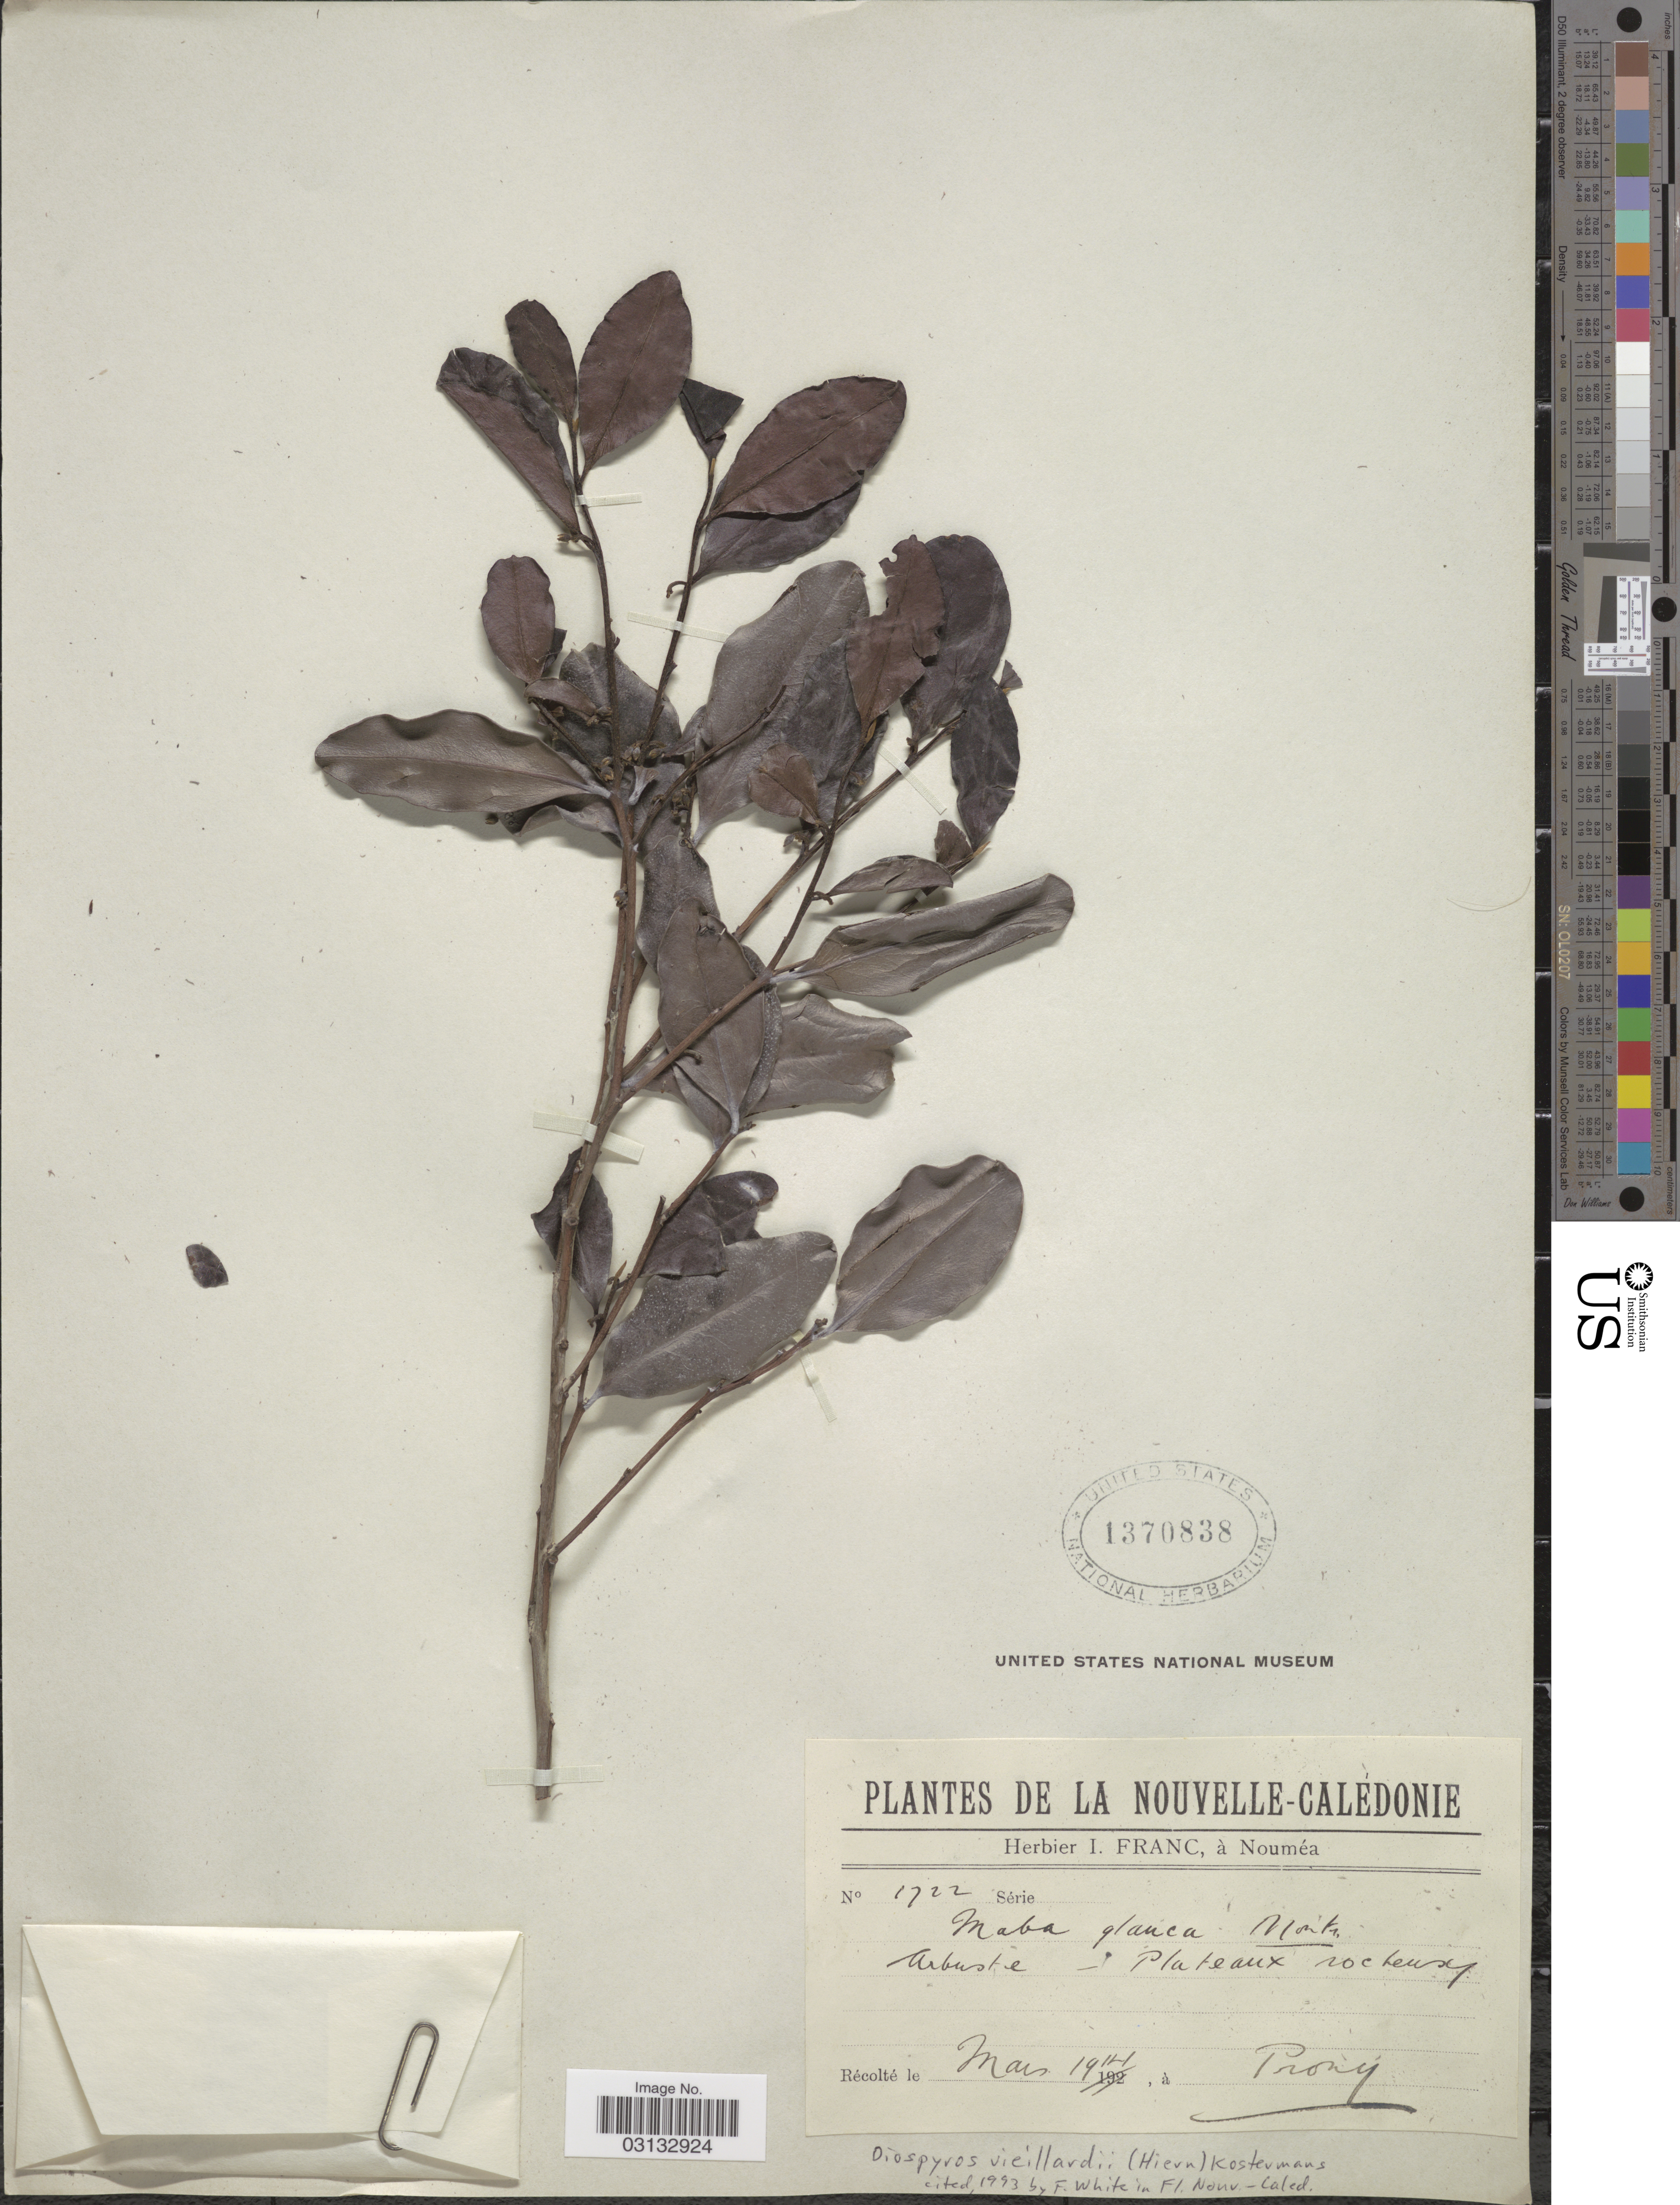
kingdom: Plantae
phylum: Tracheophyta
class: Magnoliopsida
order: Ericales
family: Ebenaceae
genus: Diospyros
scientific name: Diospyros vieillardii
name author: (Hiern) Kosterm.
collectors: ex herb. I. Franc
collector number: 1722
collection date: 1914-03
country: New Caledonia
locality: Nouvelle-Calédonie, Arbuste plateaux rocheux, Prony.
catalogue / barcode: US 1370838